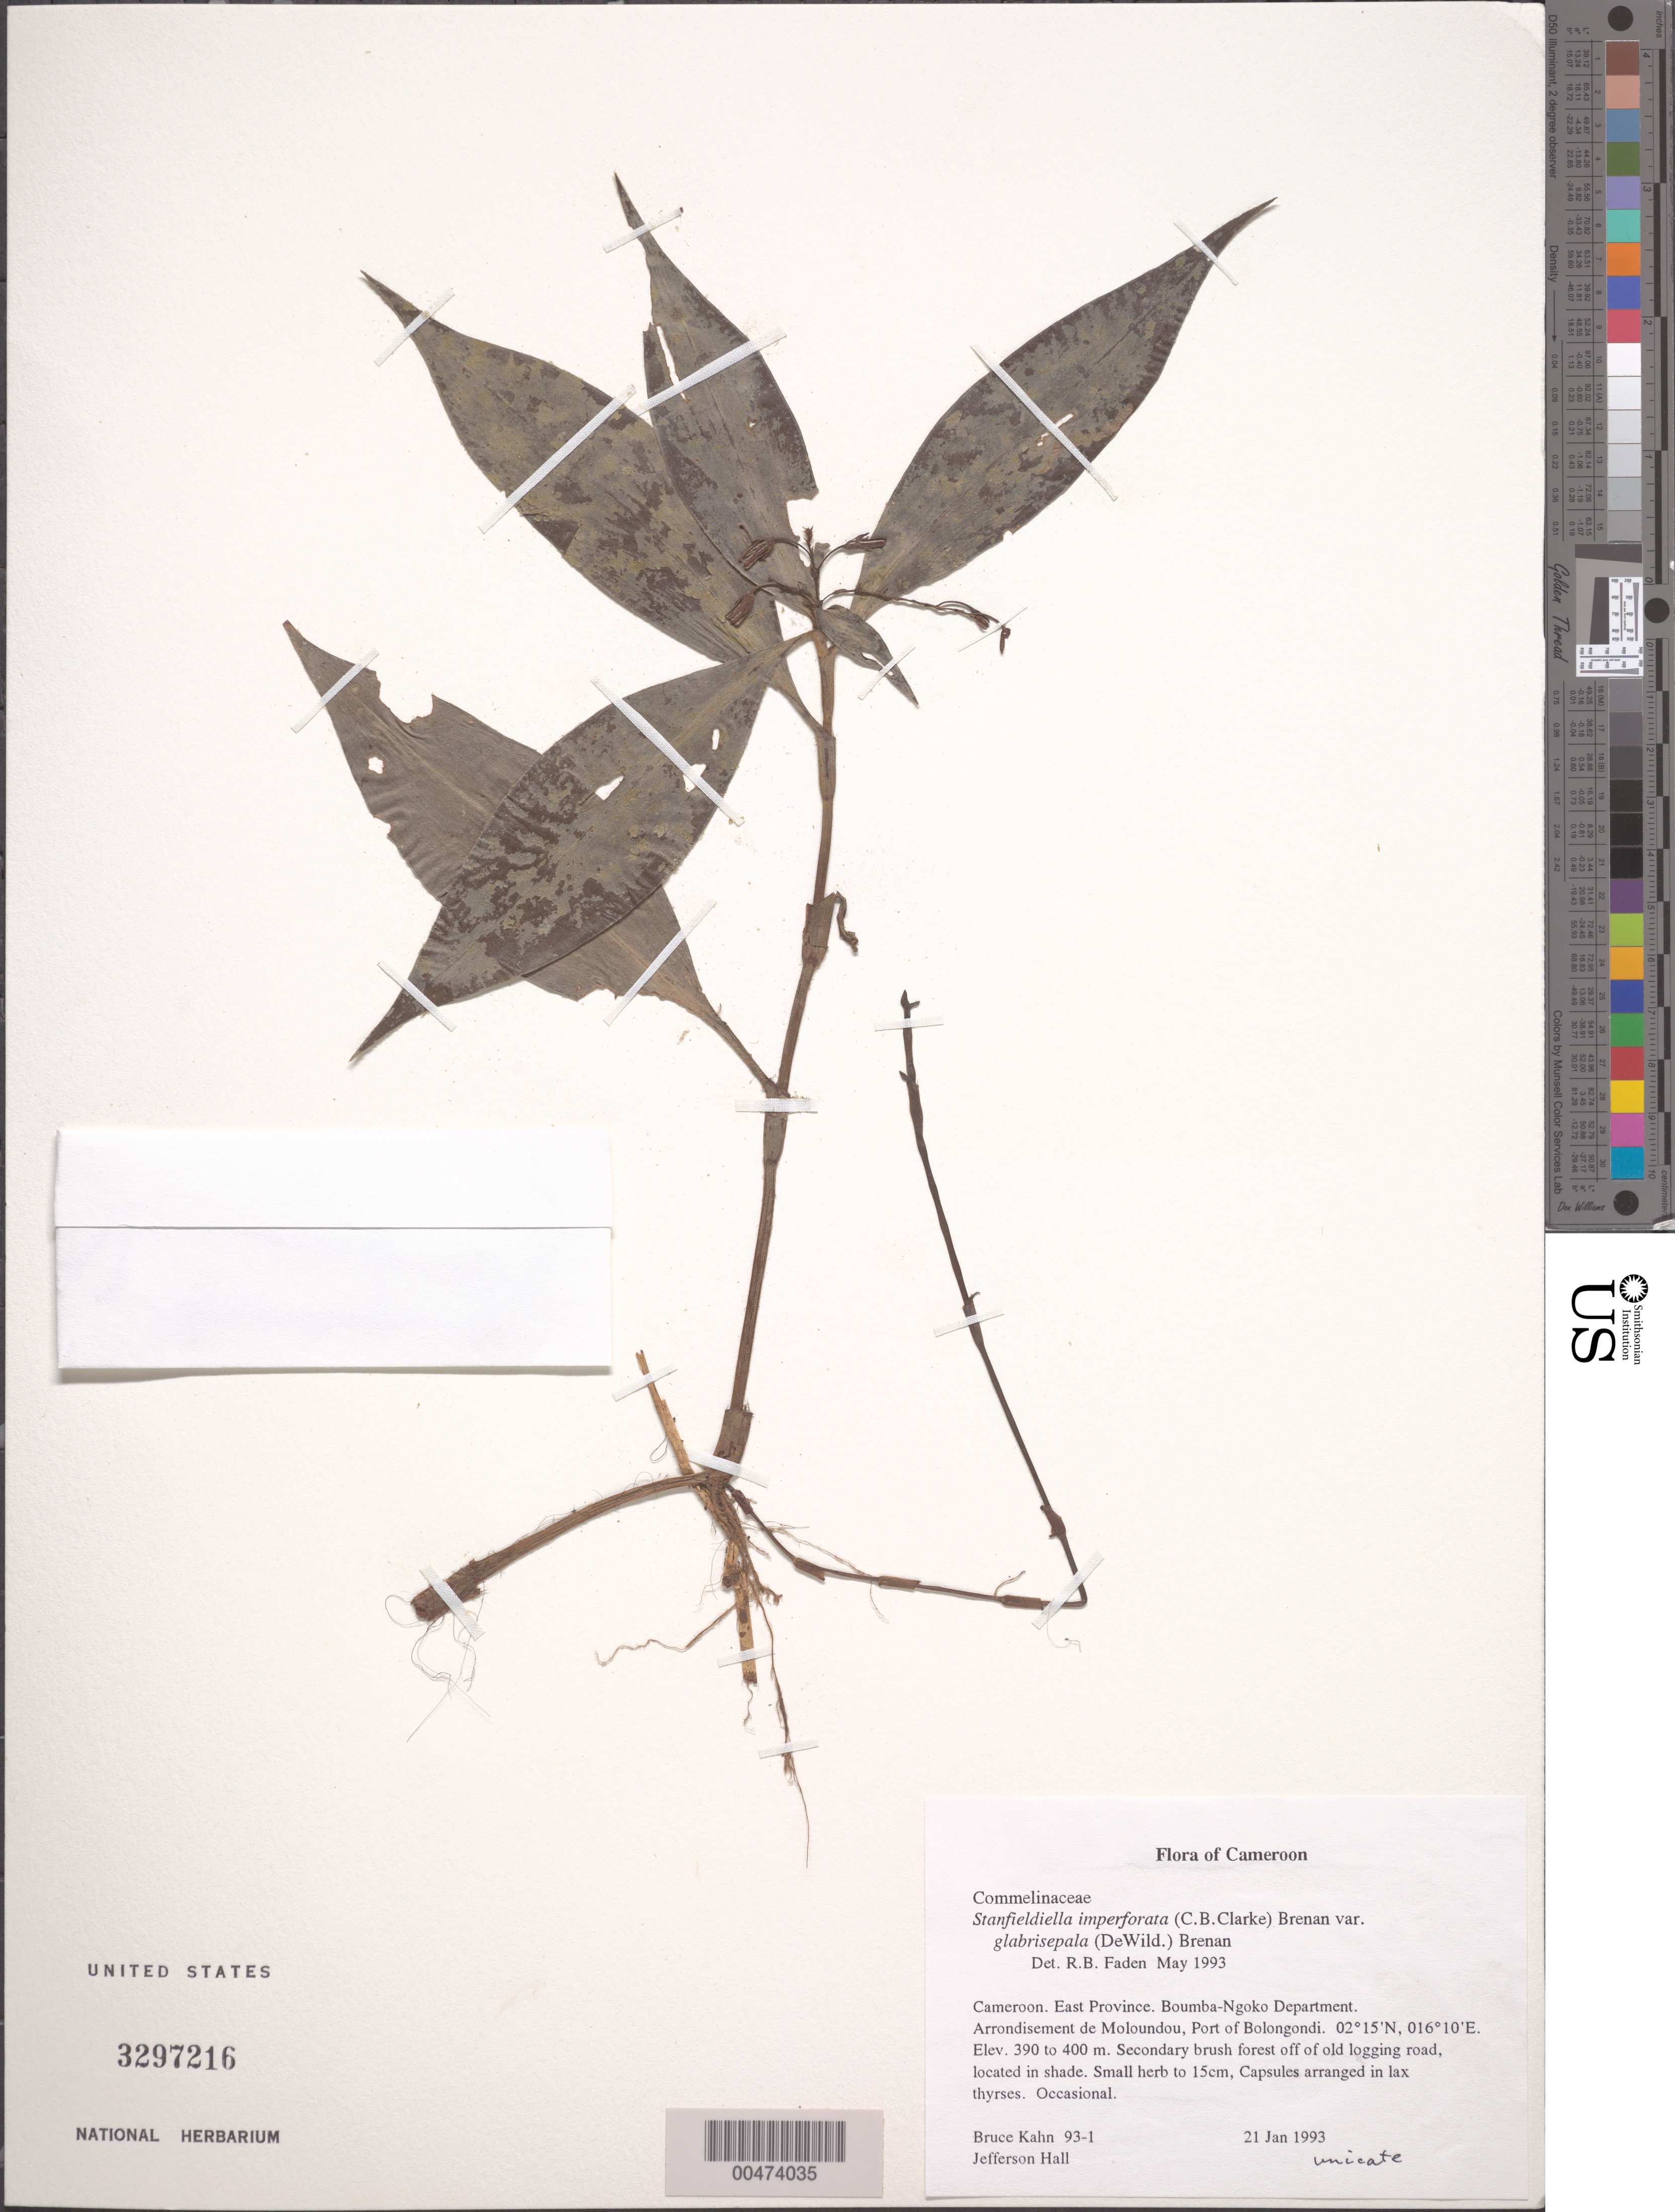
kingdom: Plantae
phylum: Tracheophyta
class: Liliopsida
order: Commelinales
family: Commelinaceae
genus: Stanfieldiella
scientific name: Stanfieldiella imperforata var. glabrisepala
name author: (De Wild.) Brenan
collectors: B. Kahn & J. Hall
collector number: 93-1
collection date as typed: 21 Jan 1993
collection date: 1993-01-21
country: Cameroon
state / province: Est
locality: Boumba-ngoko, moloundou arrondissement, lipondji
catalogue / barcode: US 3297216